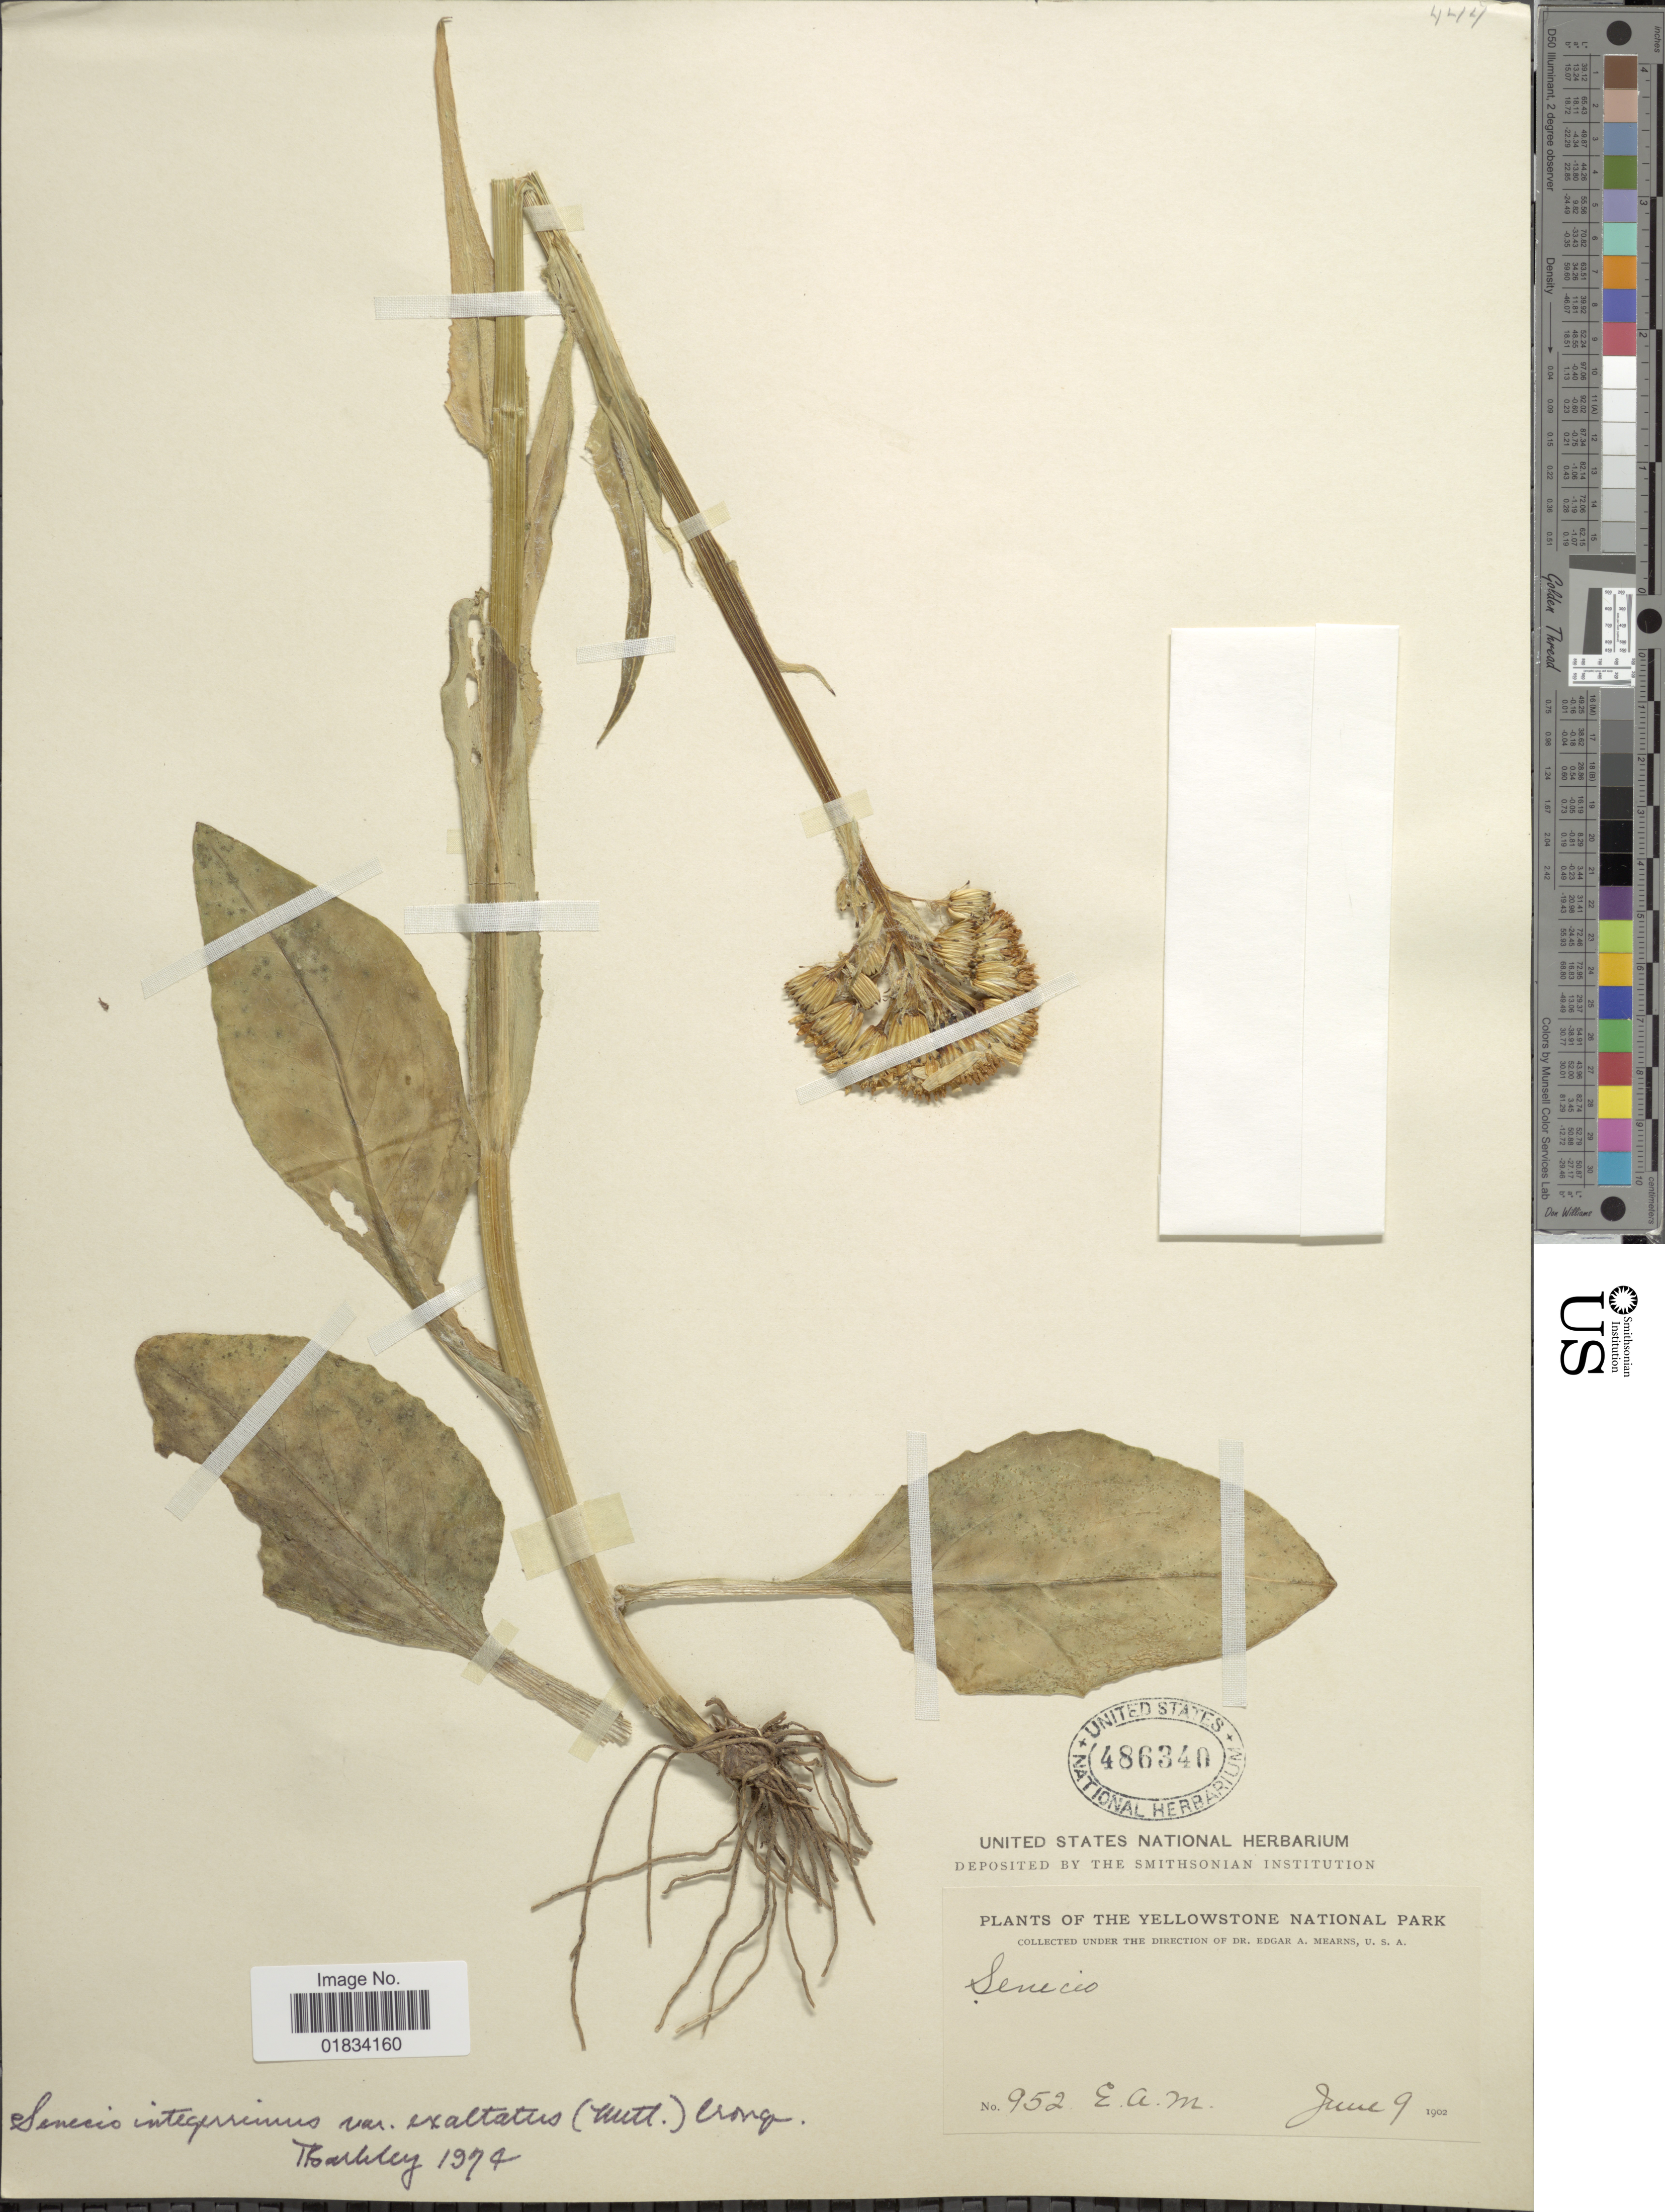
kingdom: Plantae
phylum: Tracheophyta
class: Magnoliopsida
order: Asterales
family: Asteraceae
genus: Senecio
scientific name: Senecio integerrimus var. exaltatus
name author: (Nutt.) Cronq.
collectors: E. A. Mearns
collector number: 952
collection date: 1902-06-09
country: United States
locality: Yellowstone National Park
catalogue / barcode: US 486340